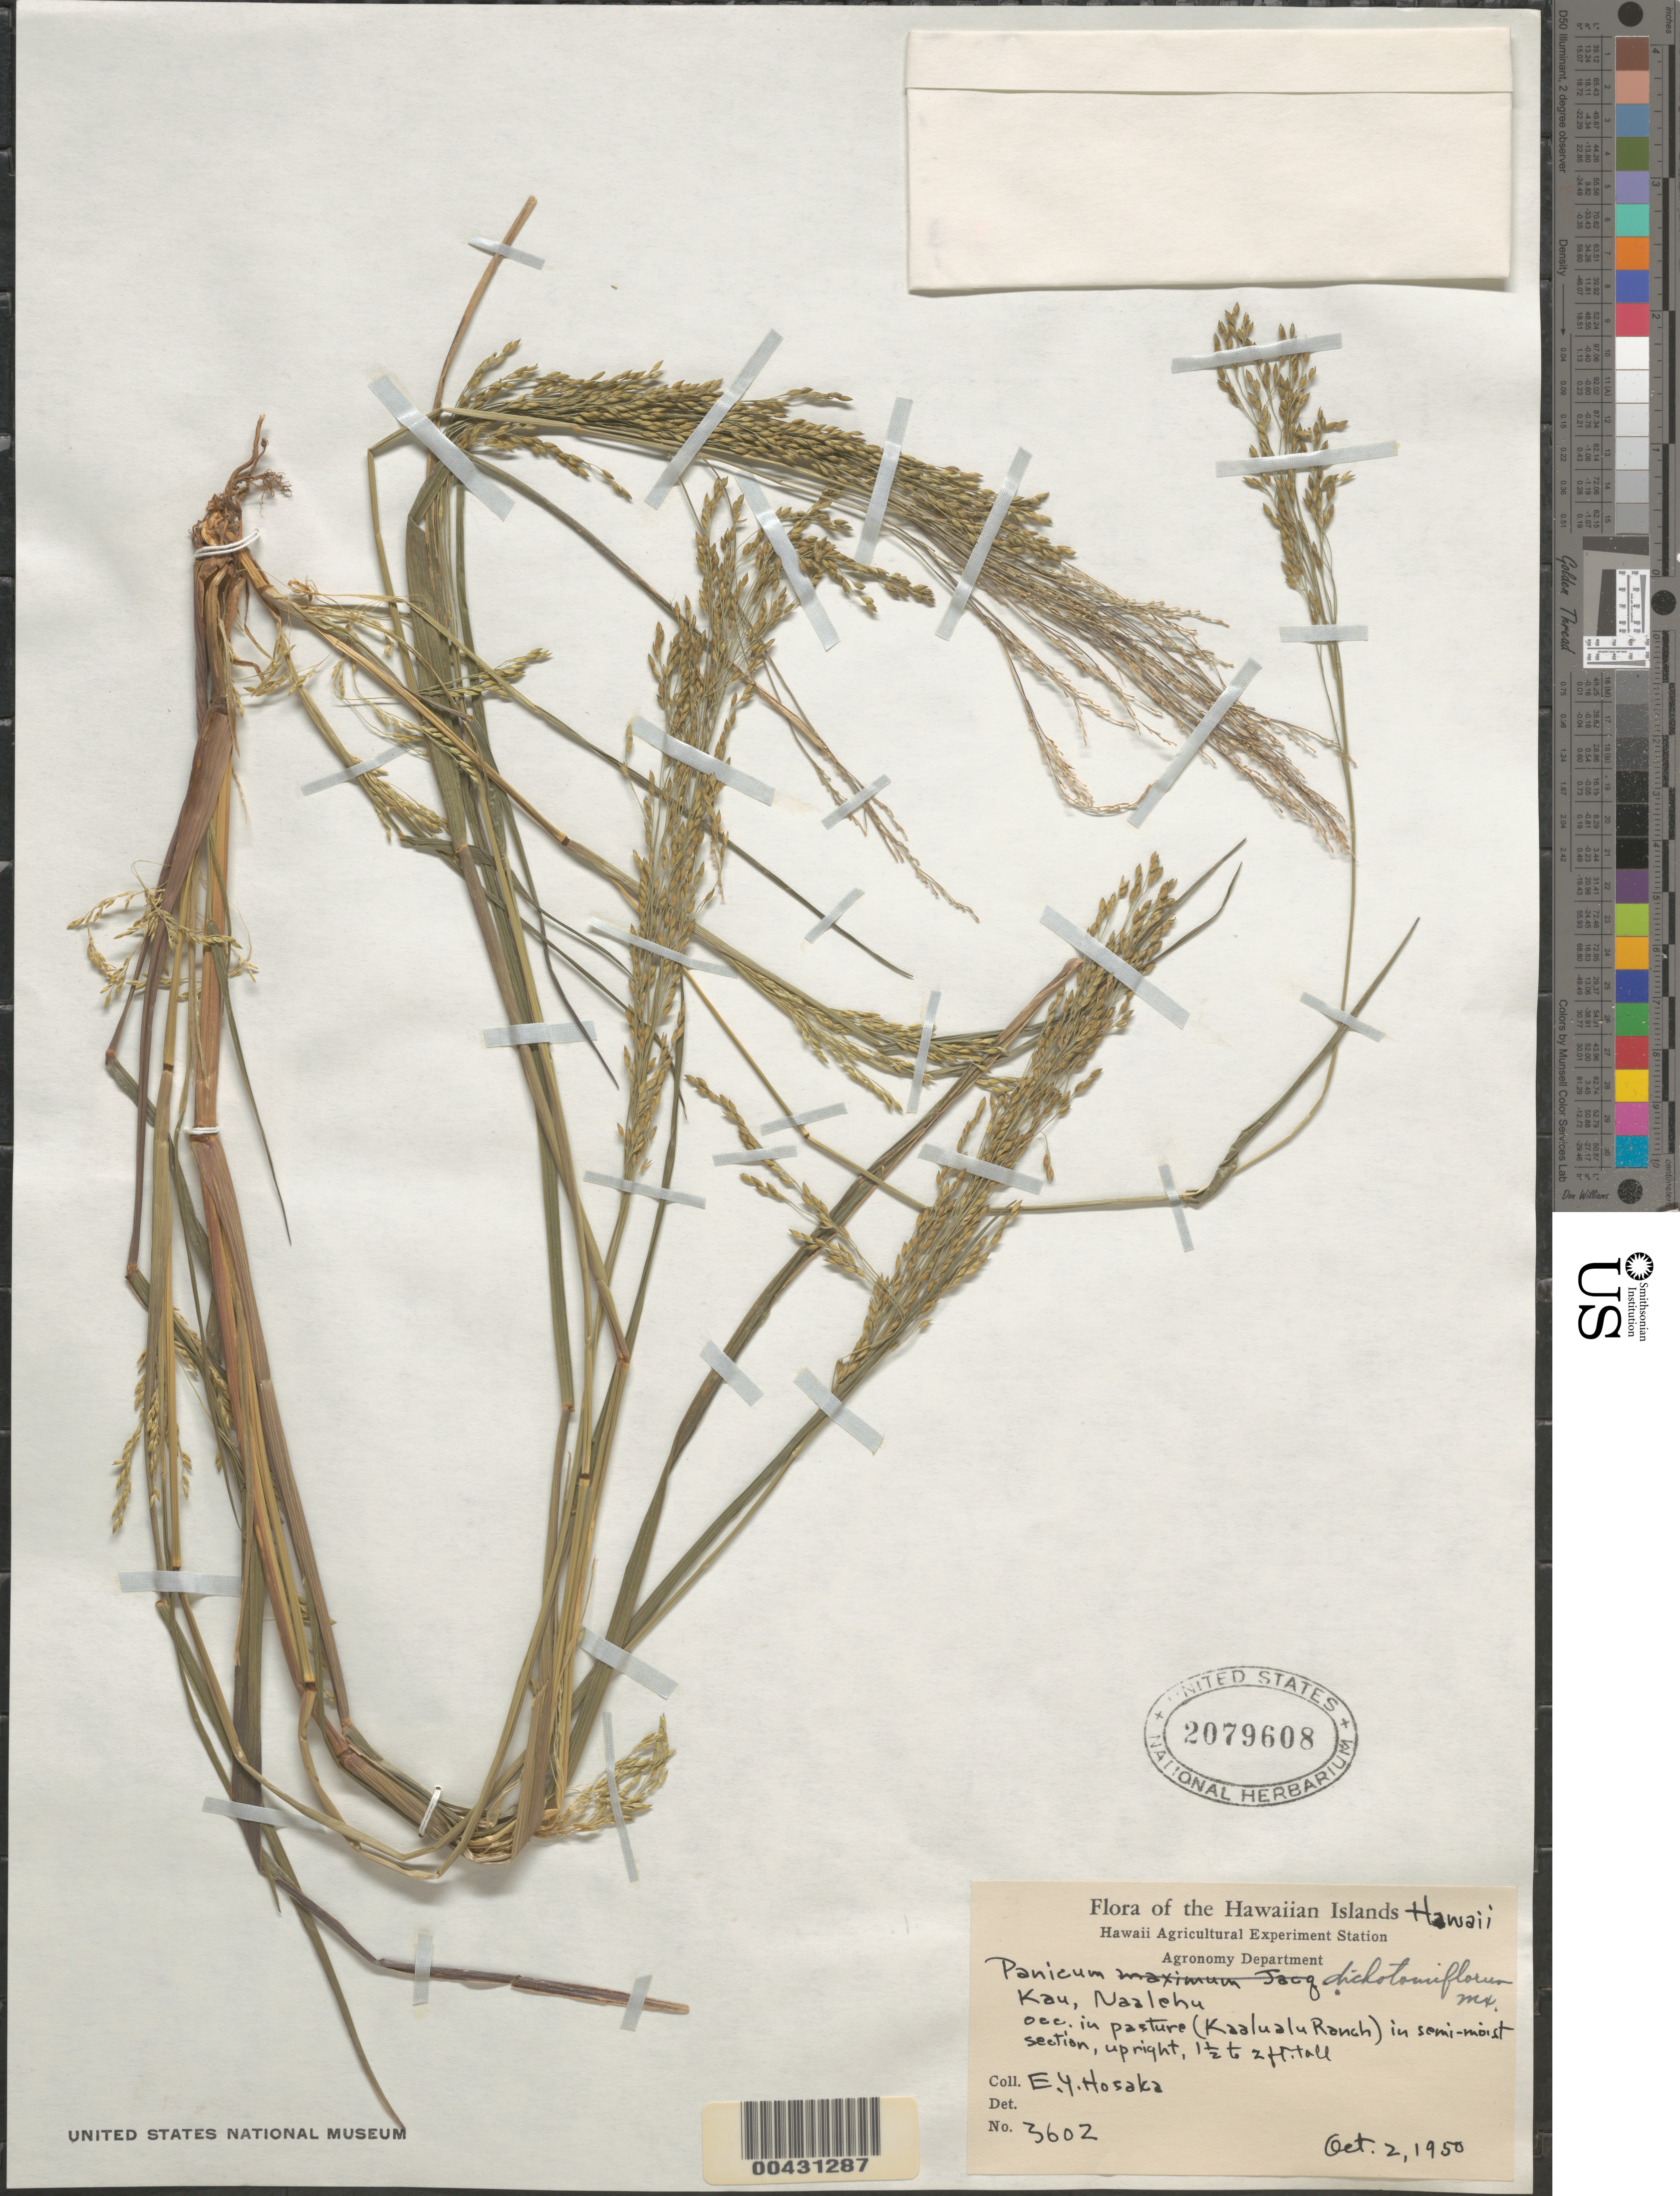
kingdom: Plantae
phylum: Tracheophyta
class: Liliopsida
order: Poales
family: Poaceae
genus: Panicum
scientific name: Panicum dichotomiflorum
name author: Michx.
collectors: E. Y. Hosaka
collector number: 3602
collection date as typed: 2 Oct 1950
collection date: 1950-10-02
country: United States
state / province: Hawaii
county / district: Hawaii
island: Hawaii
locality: Kau, Naalehu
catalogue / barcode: US 2079608